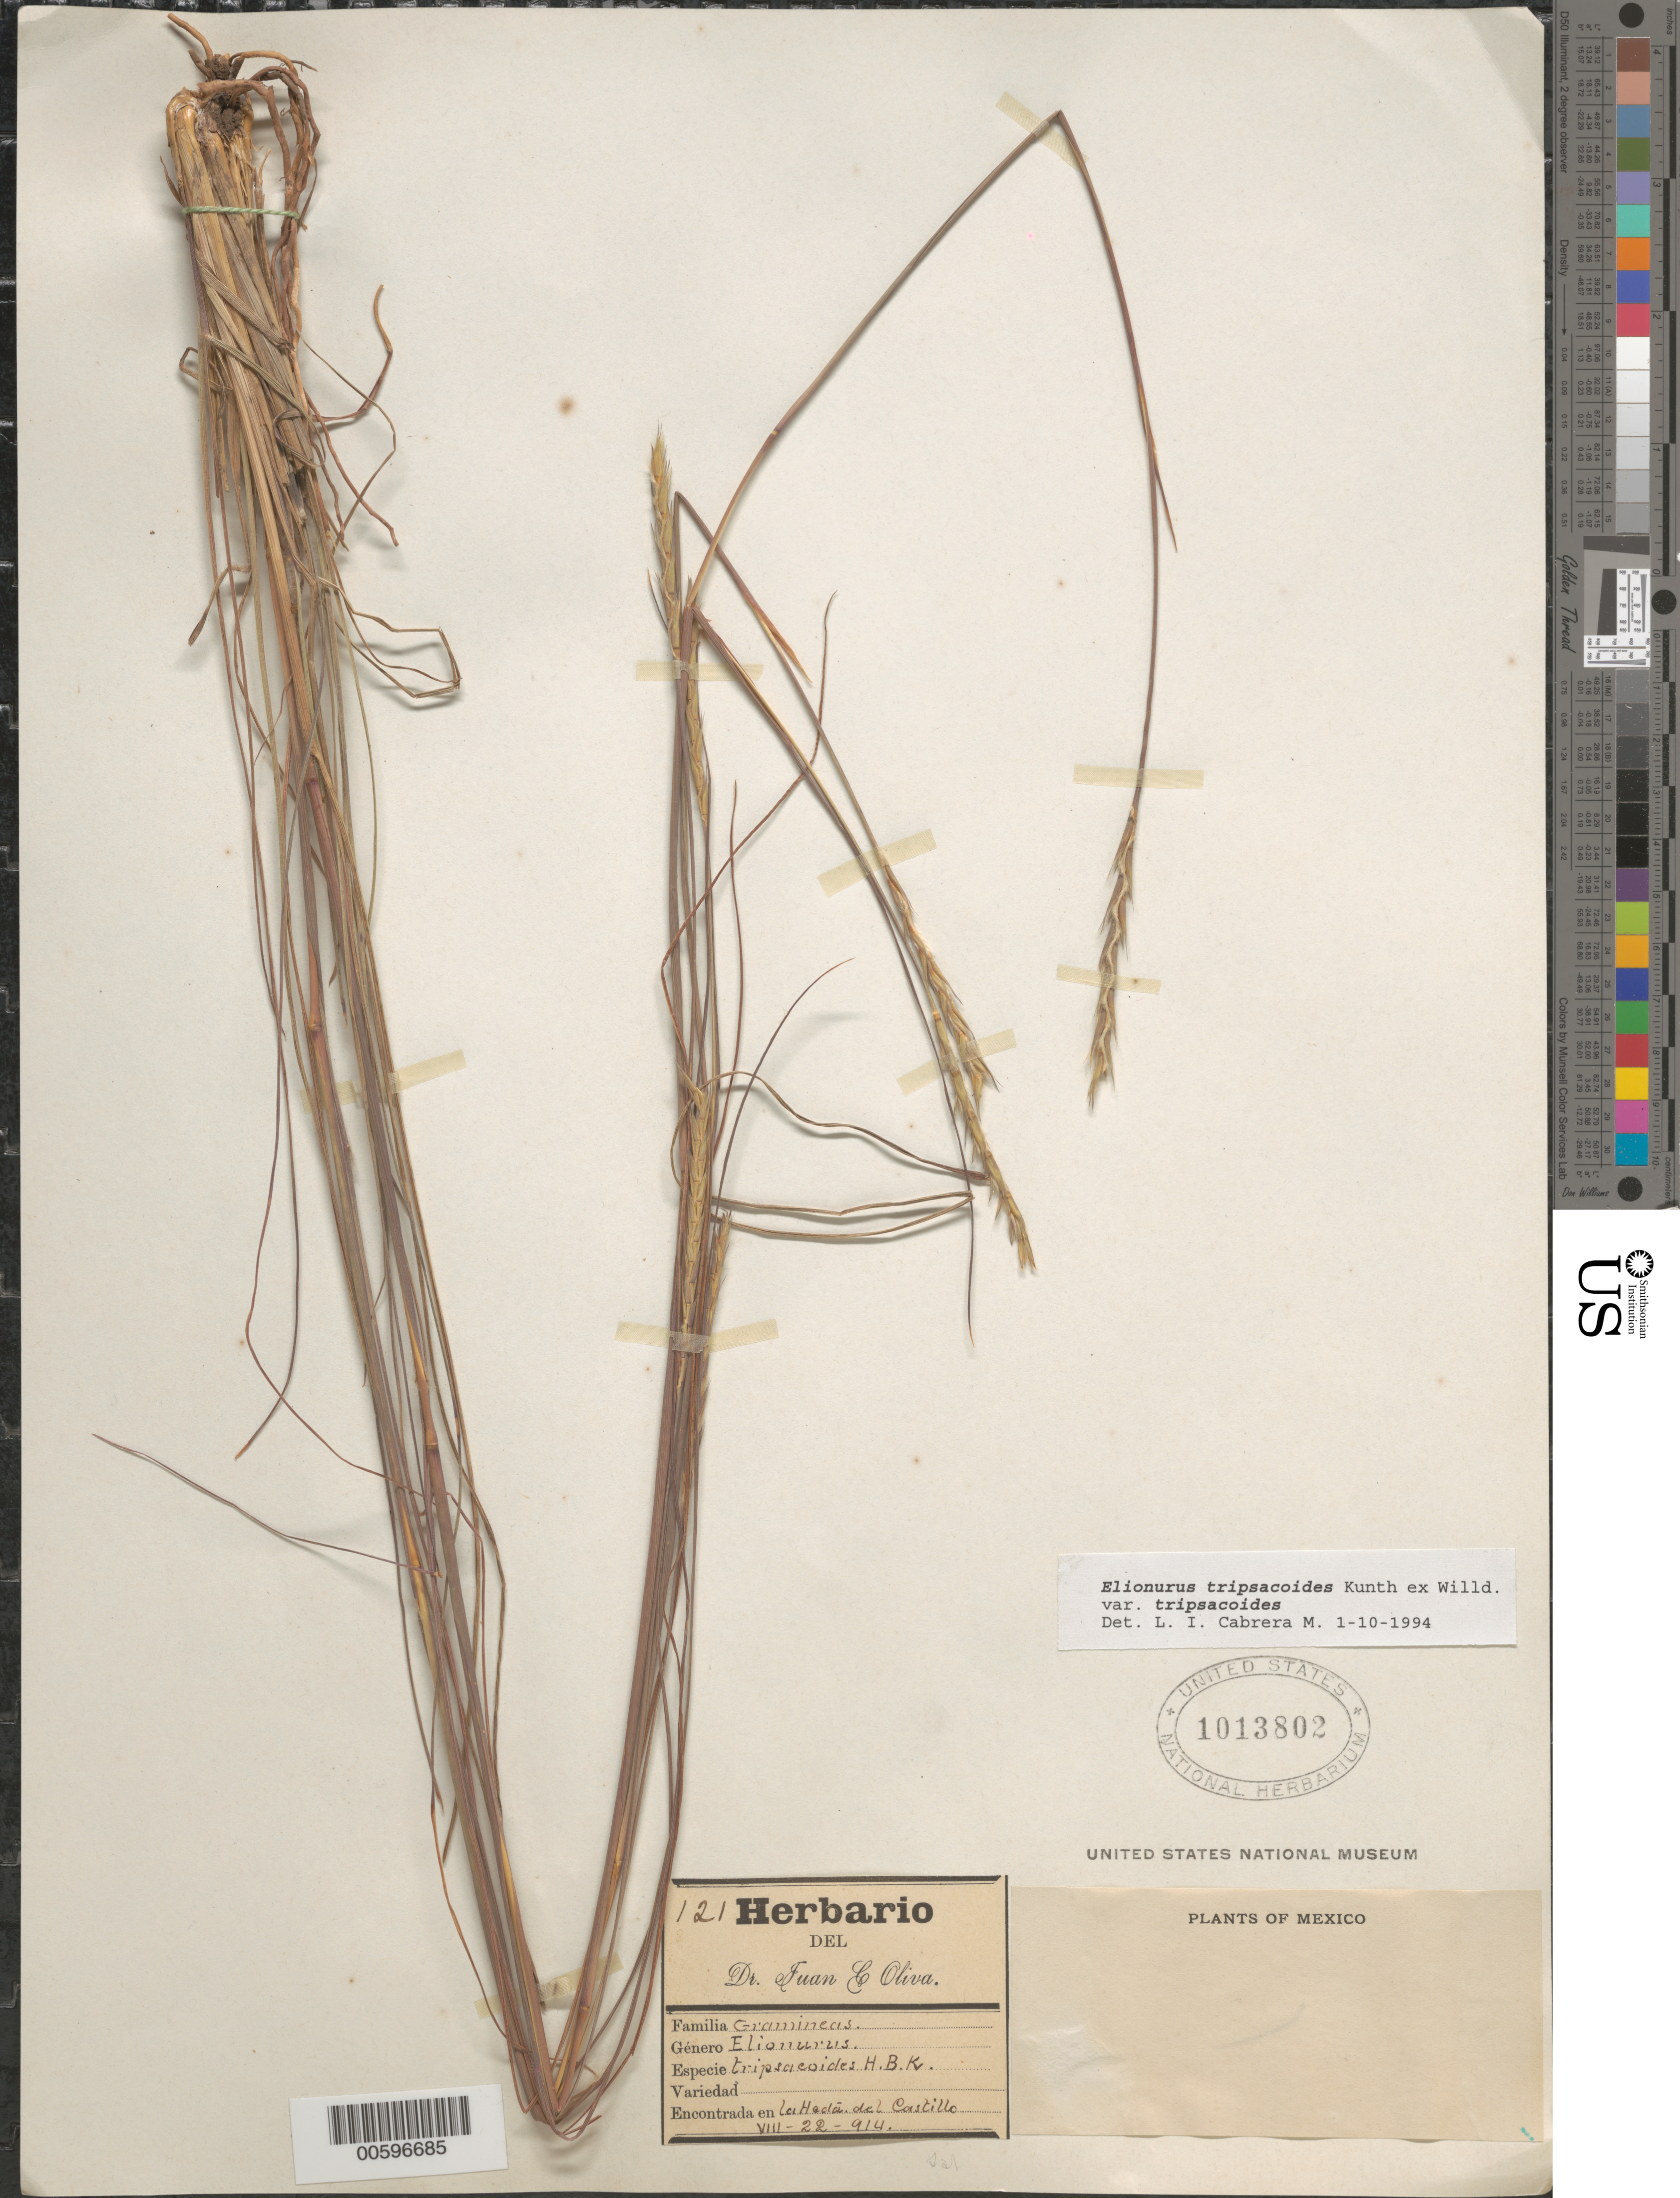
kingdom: Plantae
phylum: Tracheophyta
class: Liliopsida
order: Poales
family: Poaceae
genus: Elionurus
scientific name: Elionurus tripsacoides var. tripsacoides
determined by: Cabrera M., L. I.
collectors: J. C. Oliva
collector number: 121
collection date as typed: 22 Aug 1914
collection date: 1914-08-22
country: Mexico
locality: Encontrada en La Hedß del Castillo.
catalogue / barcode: US 1013802